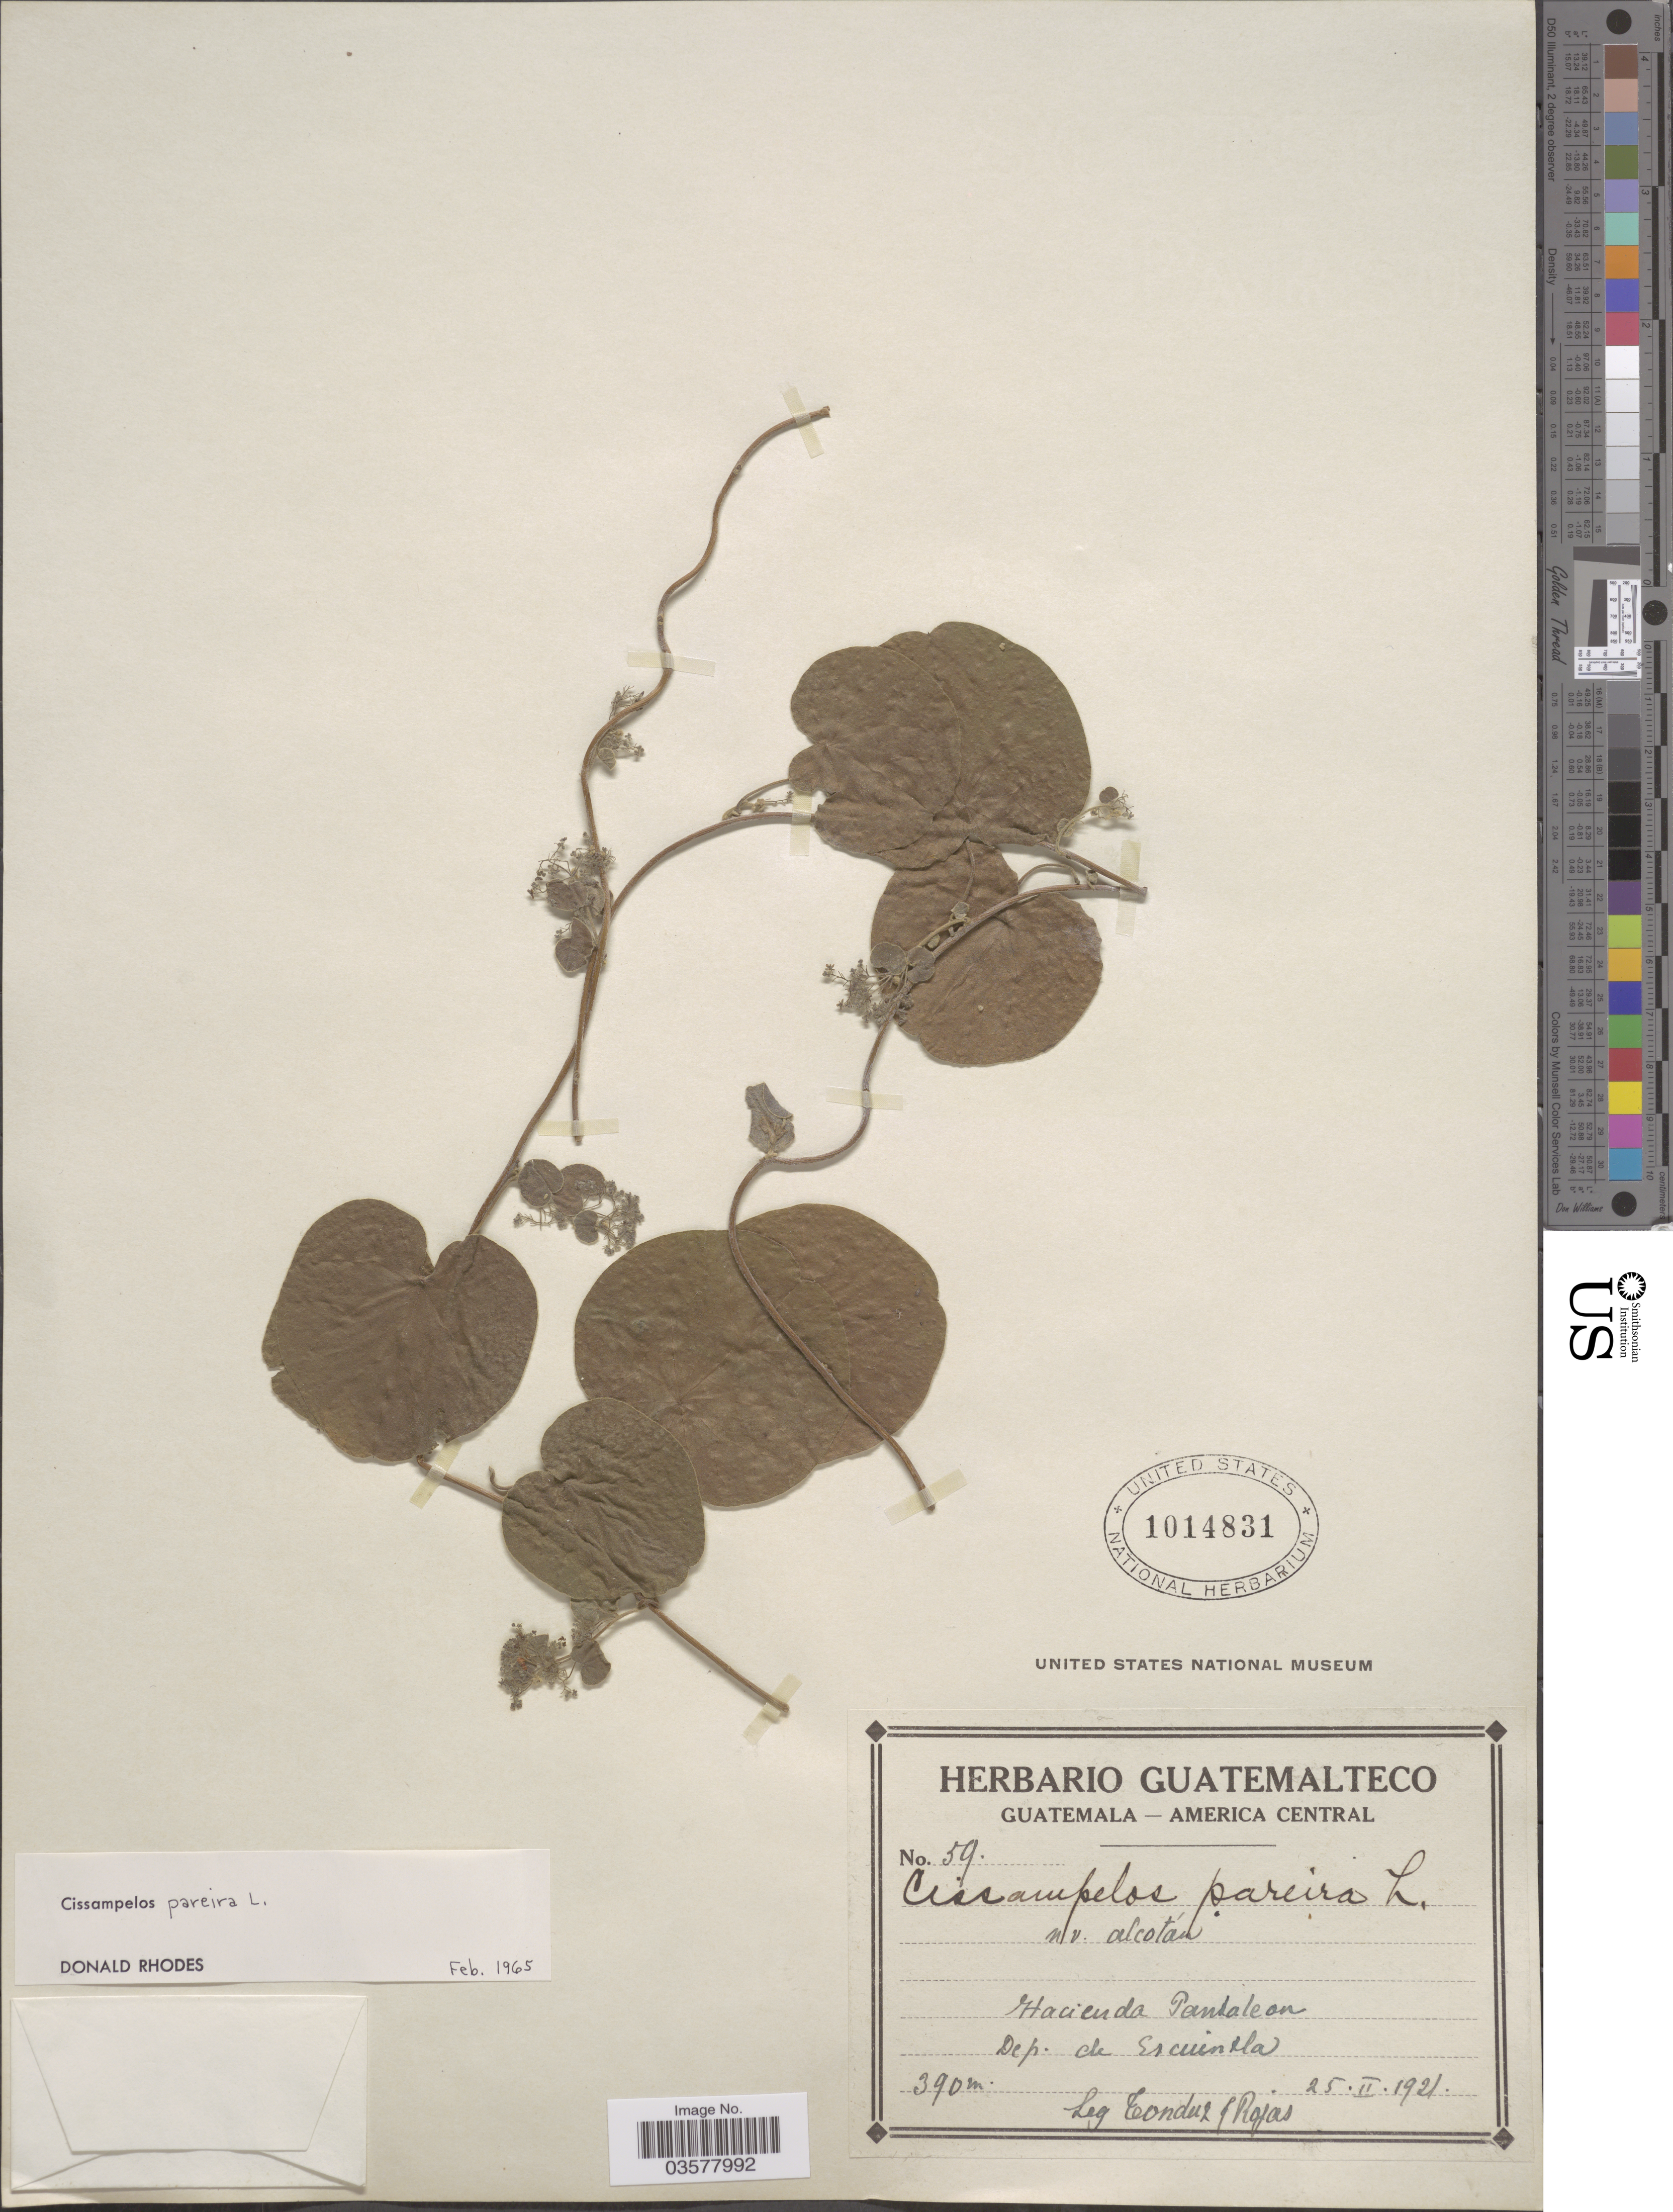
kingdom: Plantae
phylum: Tracheophyta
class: Magnoliopsida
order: Ranunculales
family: Menispermaceae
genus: Cissampelos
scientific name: Cissampelos pareira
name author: L.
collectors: Tonduz & Rojas, --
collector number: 59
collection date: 1921-02-25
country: Guatemala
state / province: Escuintla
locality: Hacienda Pantaleon. Dep. de Escuintla.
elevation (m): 390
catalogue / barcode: US 1014831